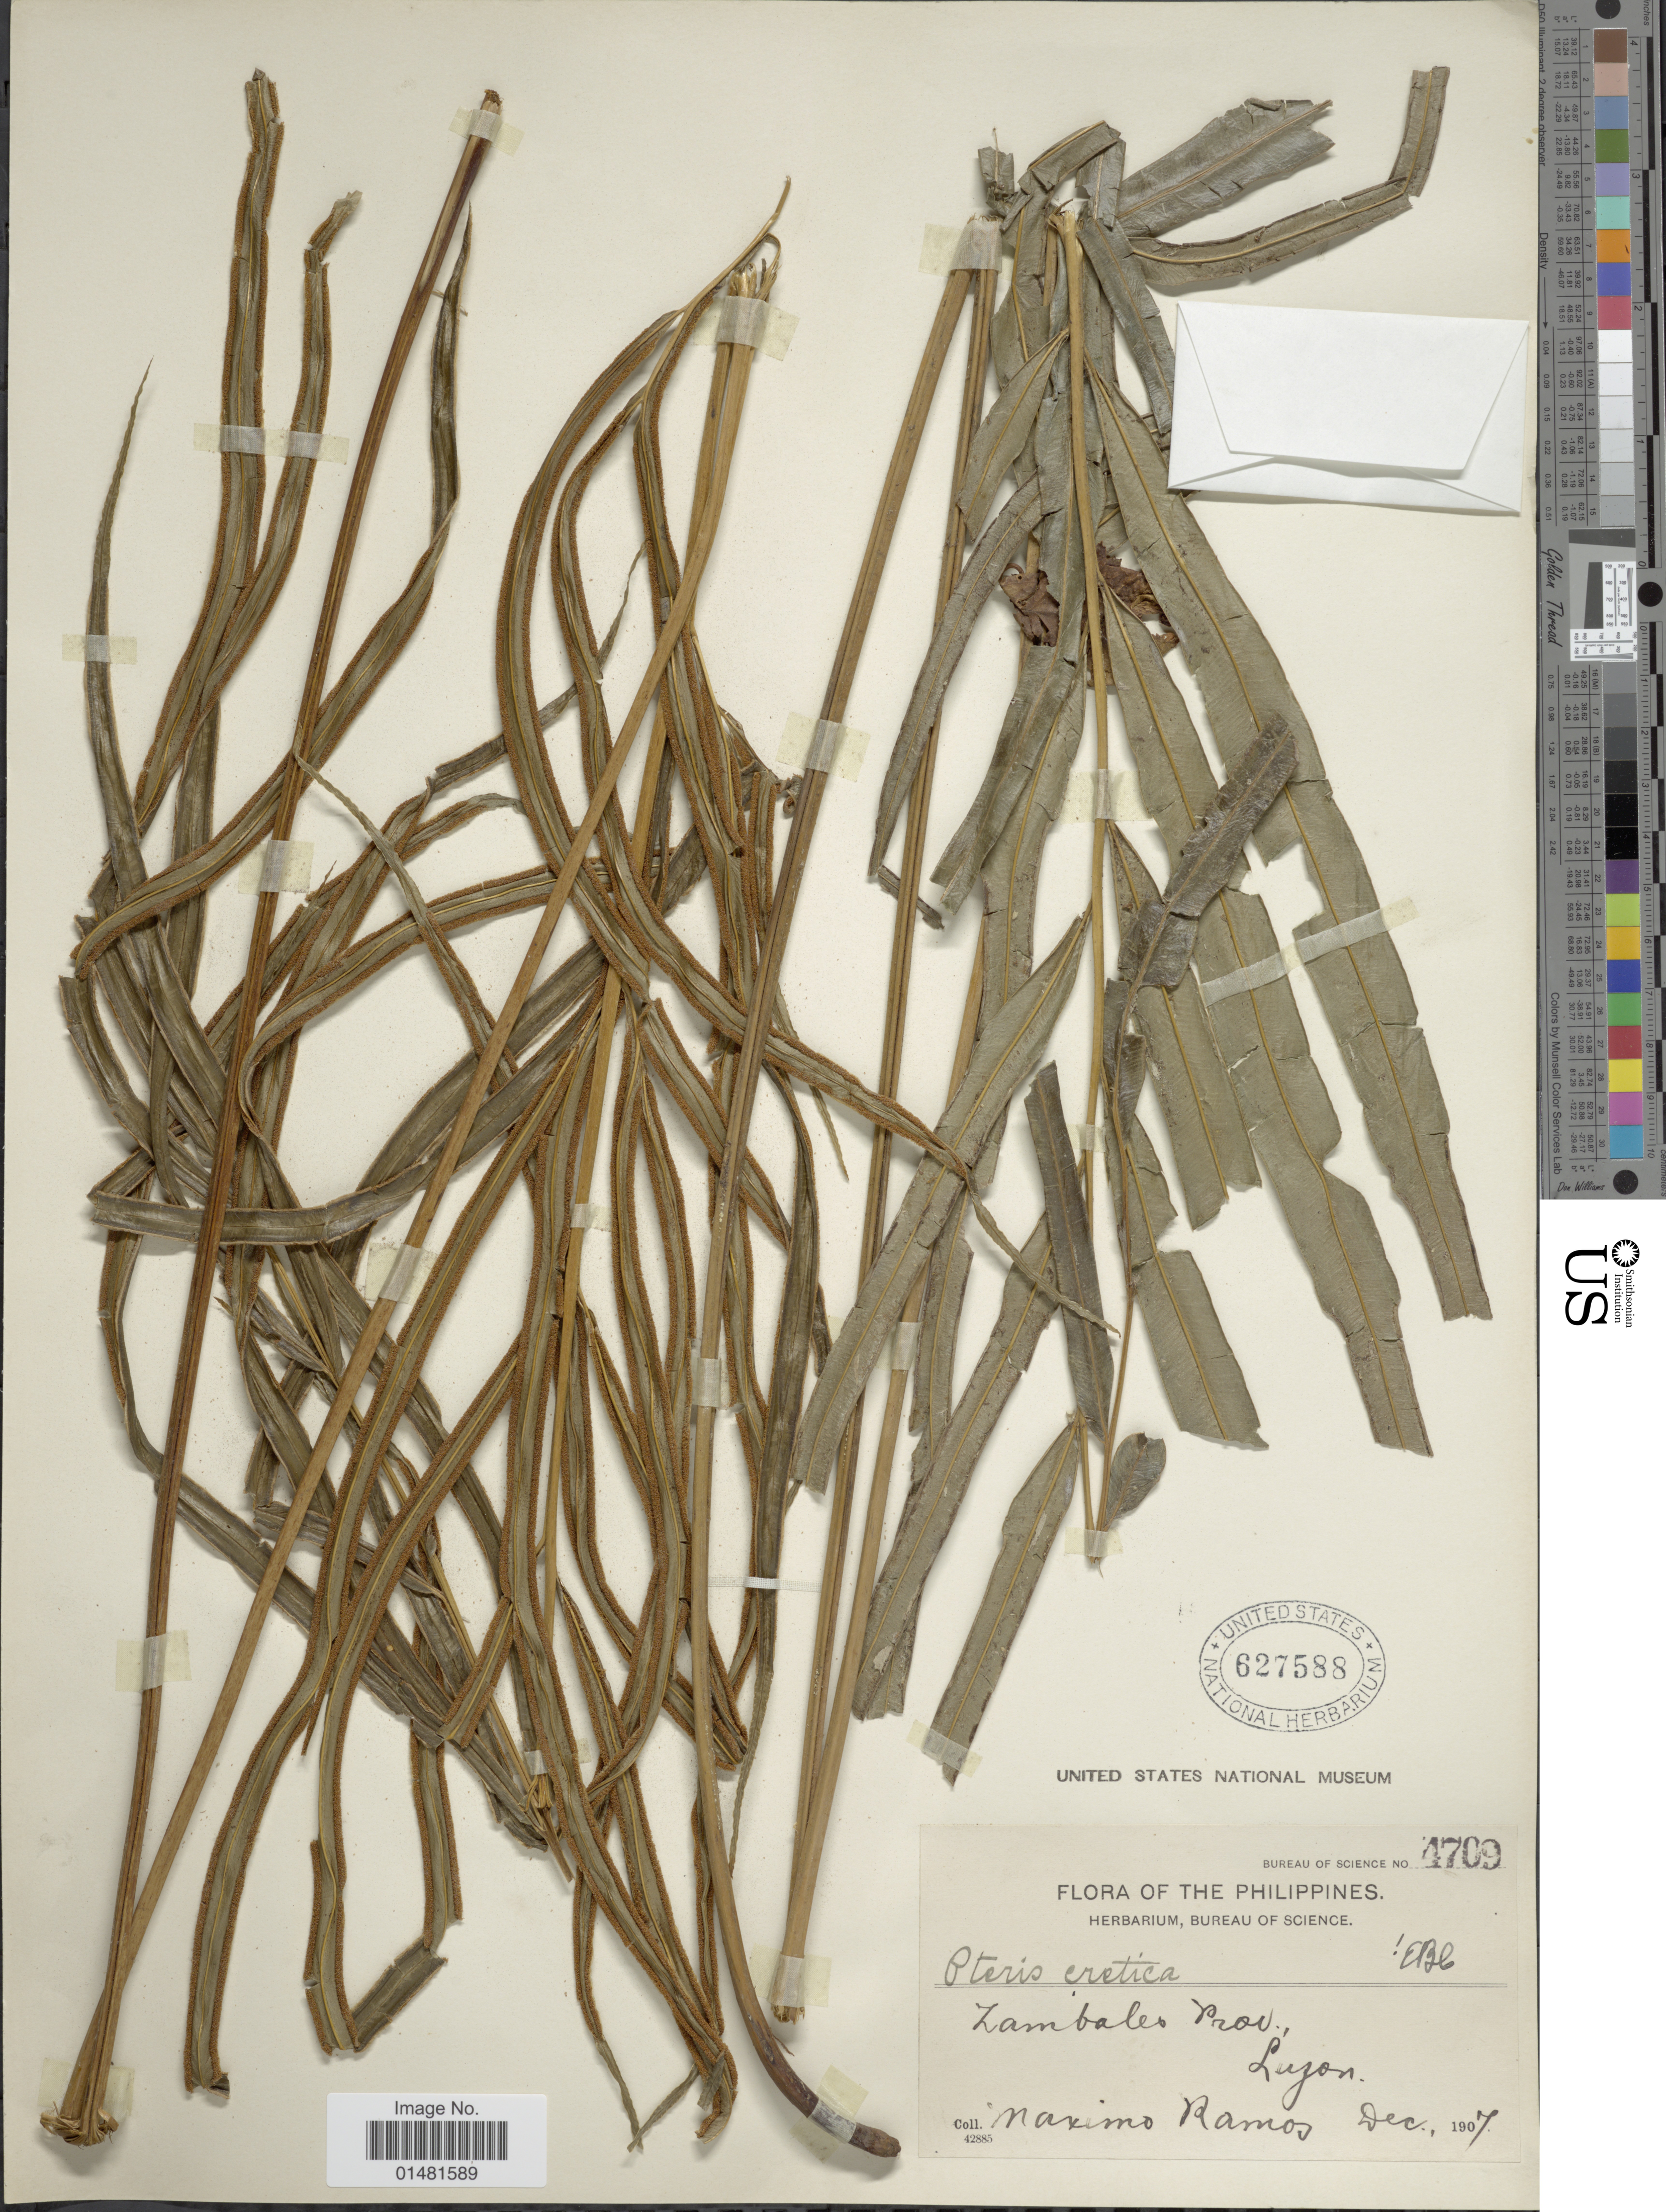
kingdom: Plantae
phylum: Tracheophyta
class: Polypodiopsida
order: Polypodiales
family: Pteridaceae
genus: Pteris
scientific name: Pteris cretica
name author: L.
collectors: M. Ramos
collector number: Bureau of Science 4709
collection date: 1907-12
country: Philippines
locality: Zambales Prov., Luzon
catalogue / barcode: US 627588